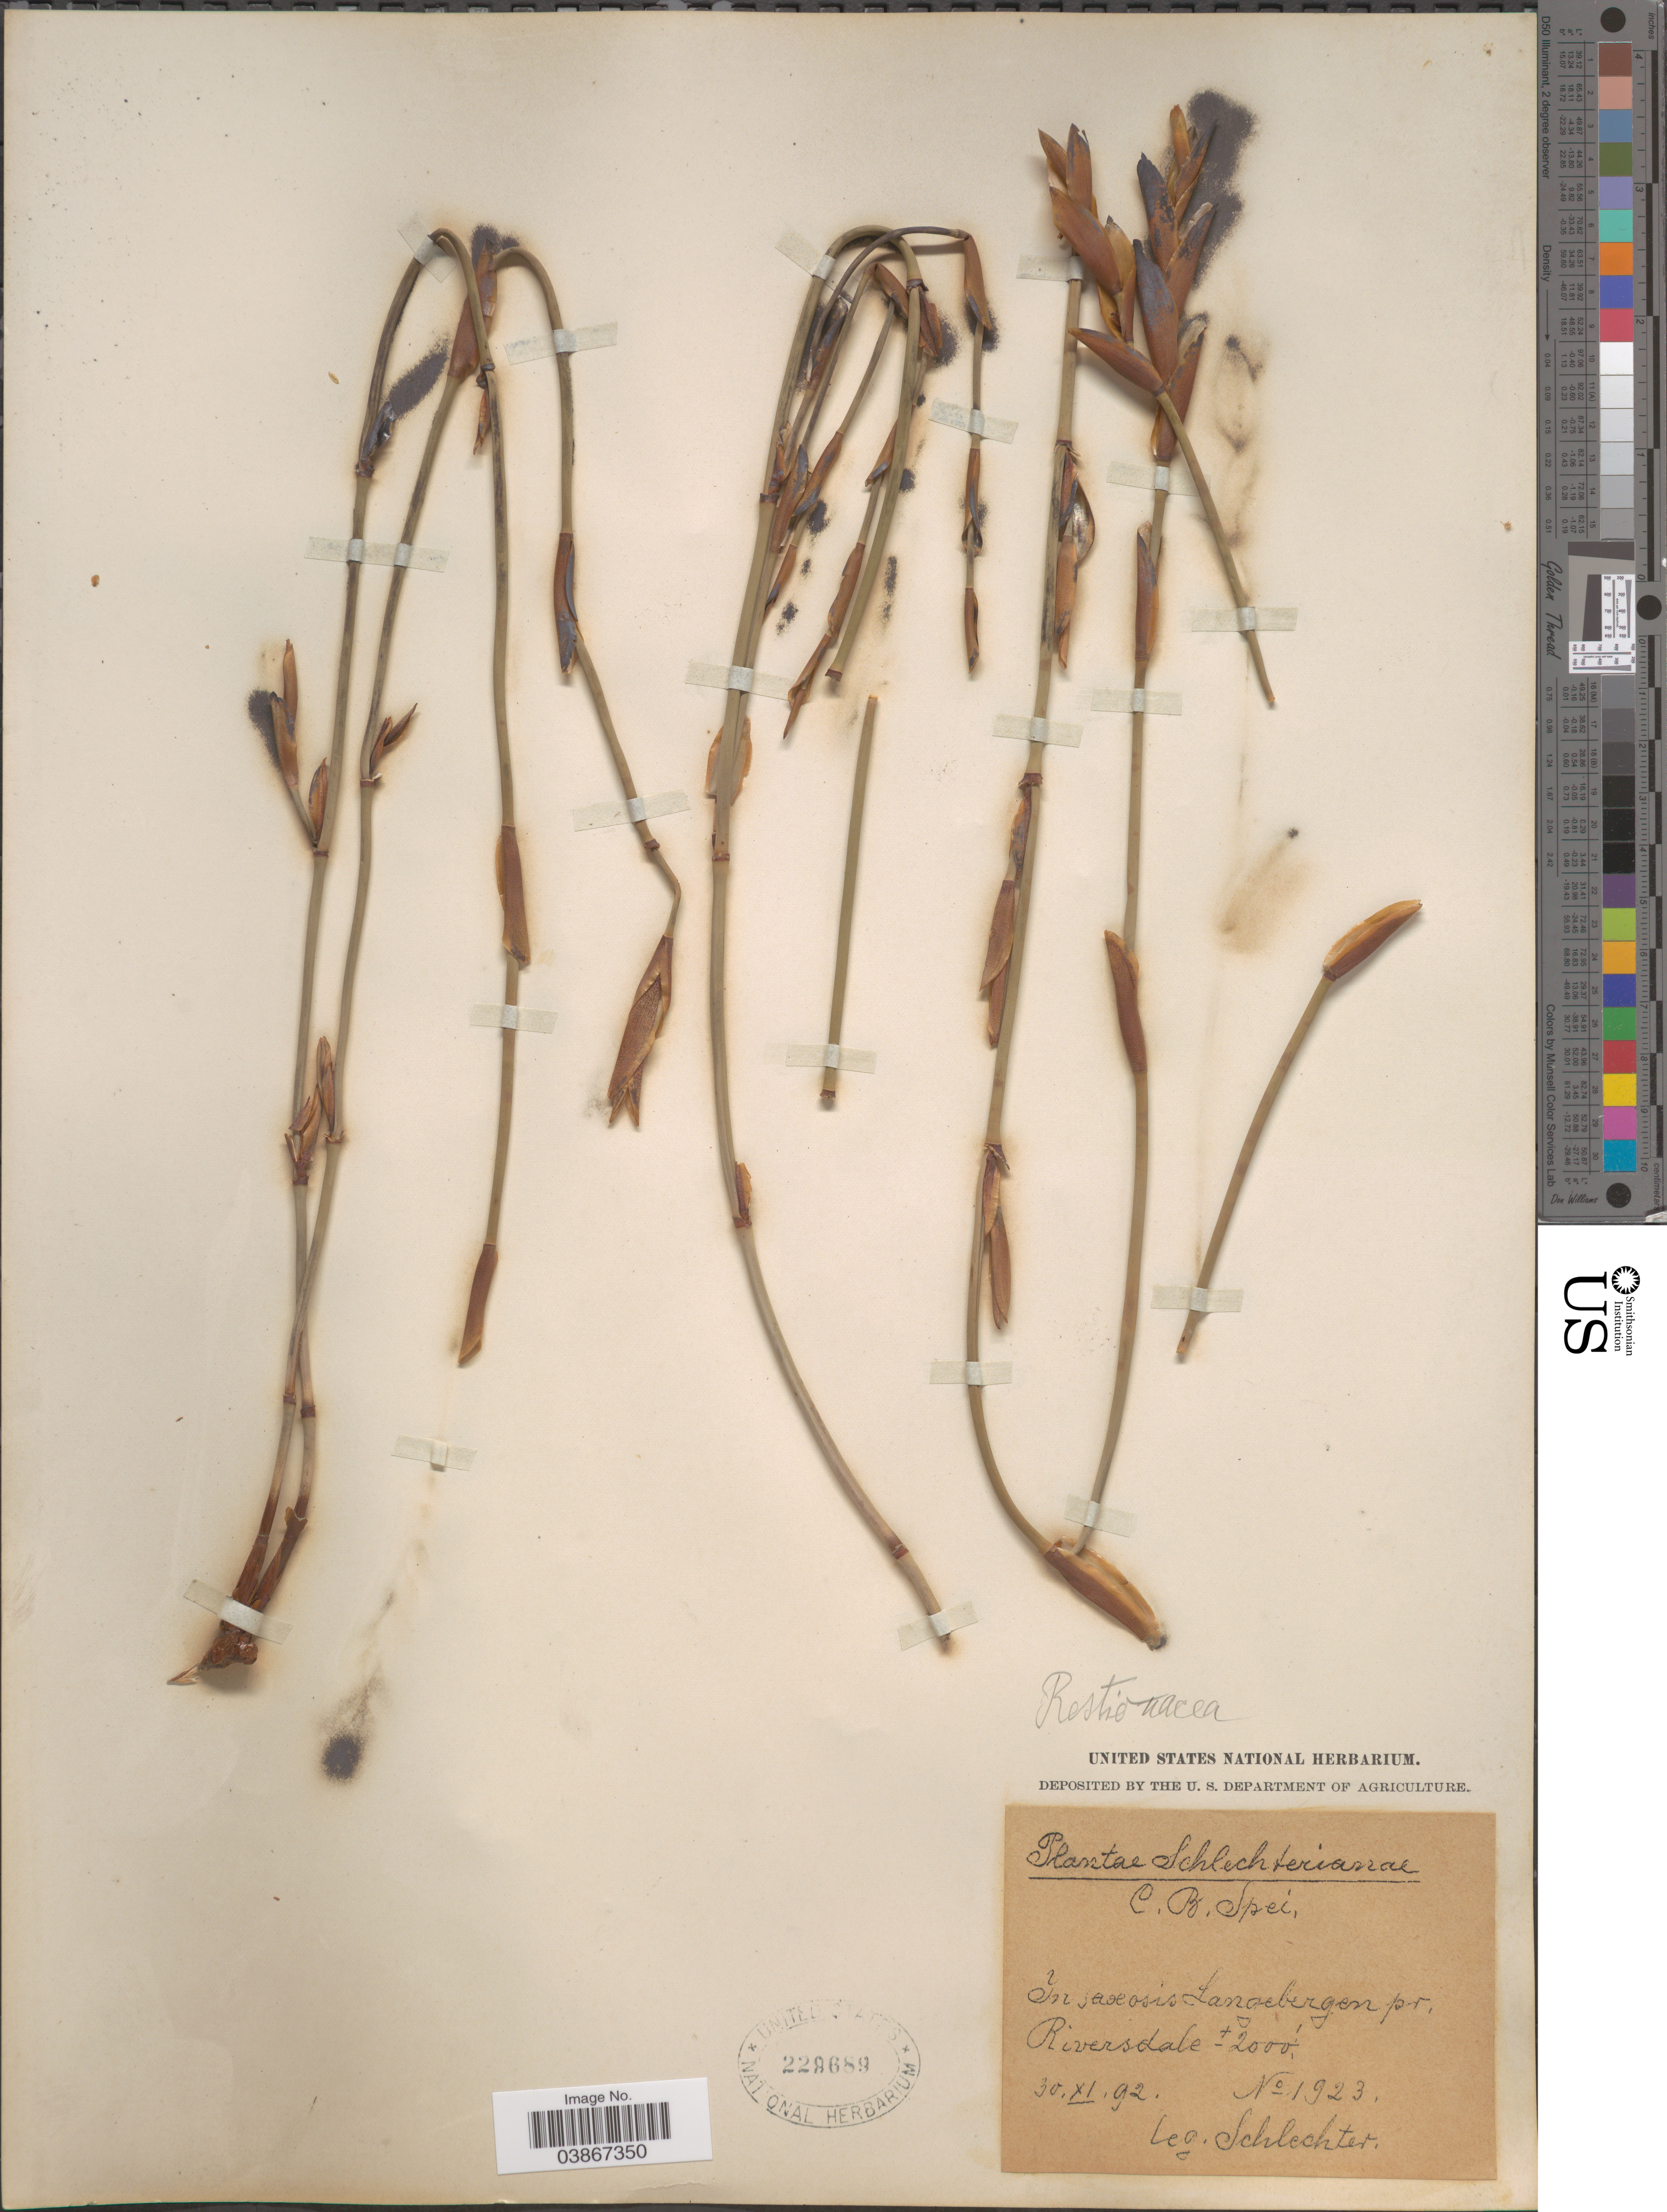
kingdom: Plantae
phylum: Tracheophyta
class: Liliopsida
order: Poales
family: Restionaceae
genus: Restio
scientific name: Restio sp.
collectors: Schlechter, --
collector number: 1923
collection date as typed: Transcribed d/m/y: 30/11/92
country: South Africa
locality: In saxosis Langebergen pr. Riversdale.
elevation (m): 610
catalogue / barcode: US 229689